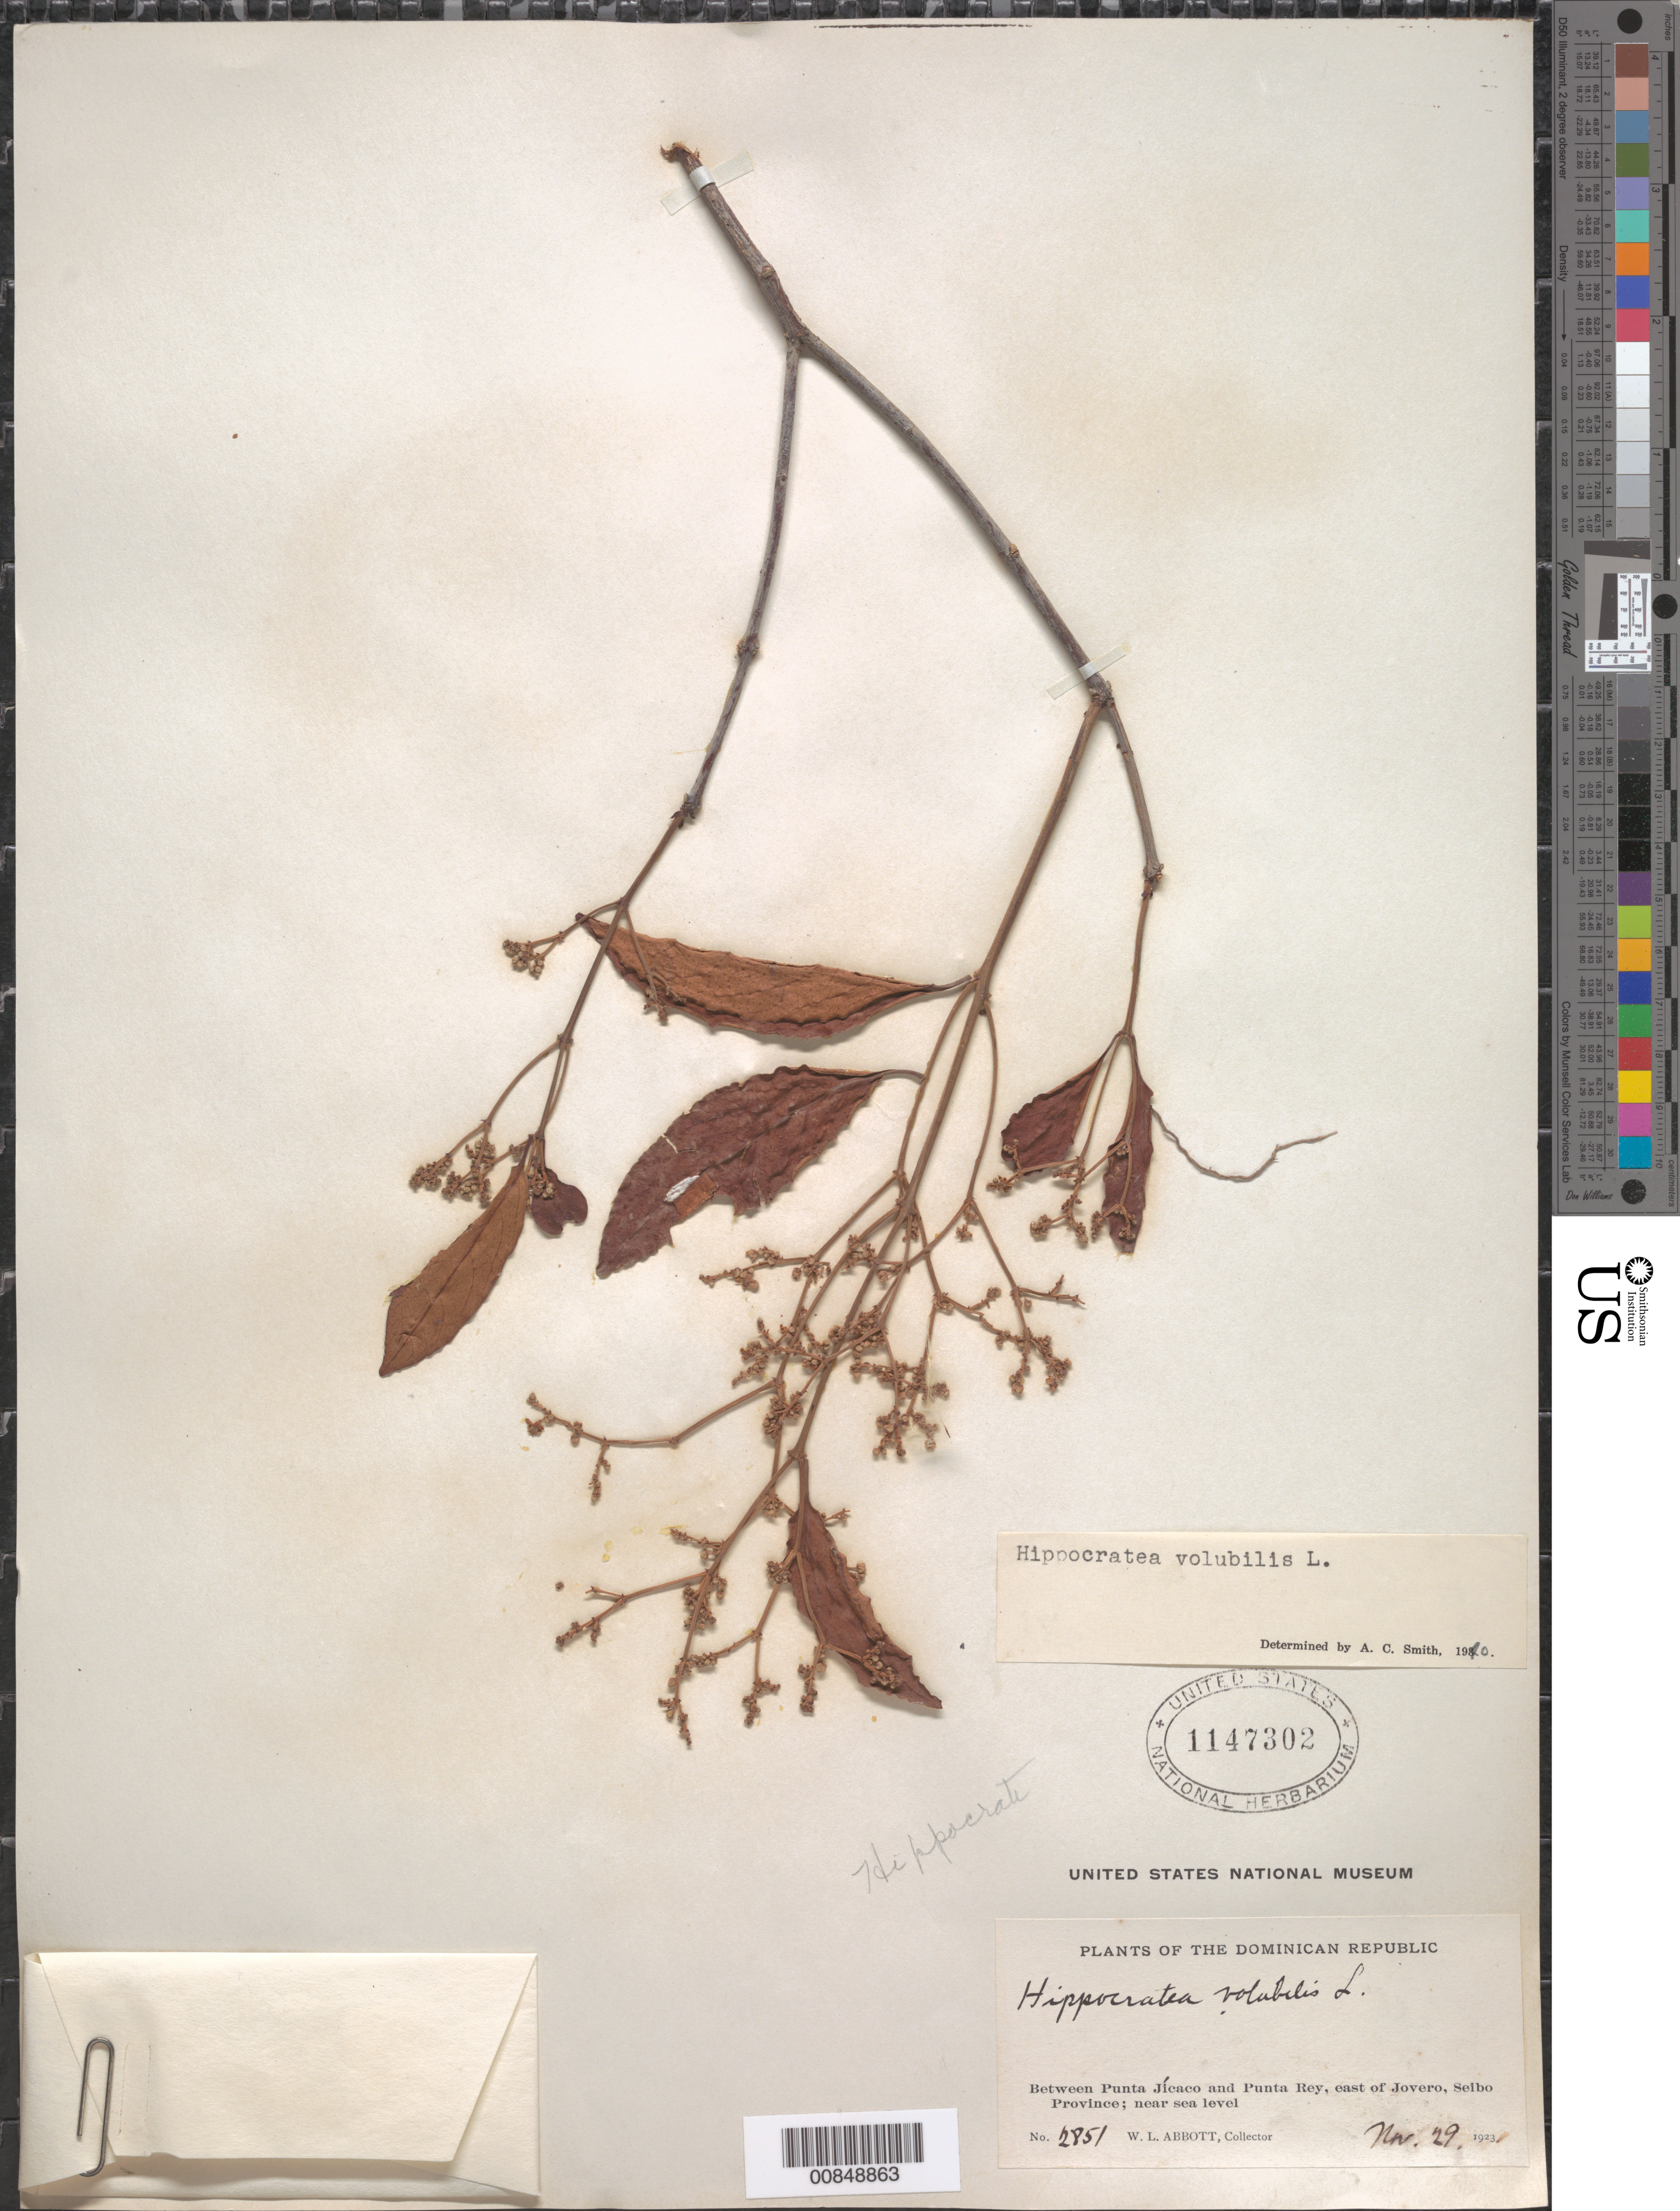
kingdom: Plantae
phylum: Tracheophyta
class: Magnoliopsida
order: Celastrales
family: Celastraceae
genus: Hippocratea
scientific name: Hippocratea volubilis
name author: L.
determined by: Smith, A. C.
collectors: W. L. Abbott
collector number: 2851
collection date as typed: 29 Nov 1923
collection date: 1923-11-29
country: Dominican Republic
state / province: El Seibo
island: Hispaniola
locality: Between Punta Jícaco and Punta Rey, E of Jovero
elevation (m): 0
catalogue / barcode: US 1147302